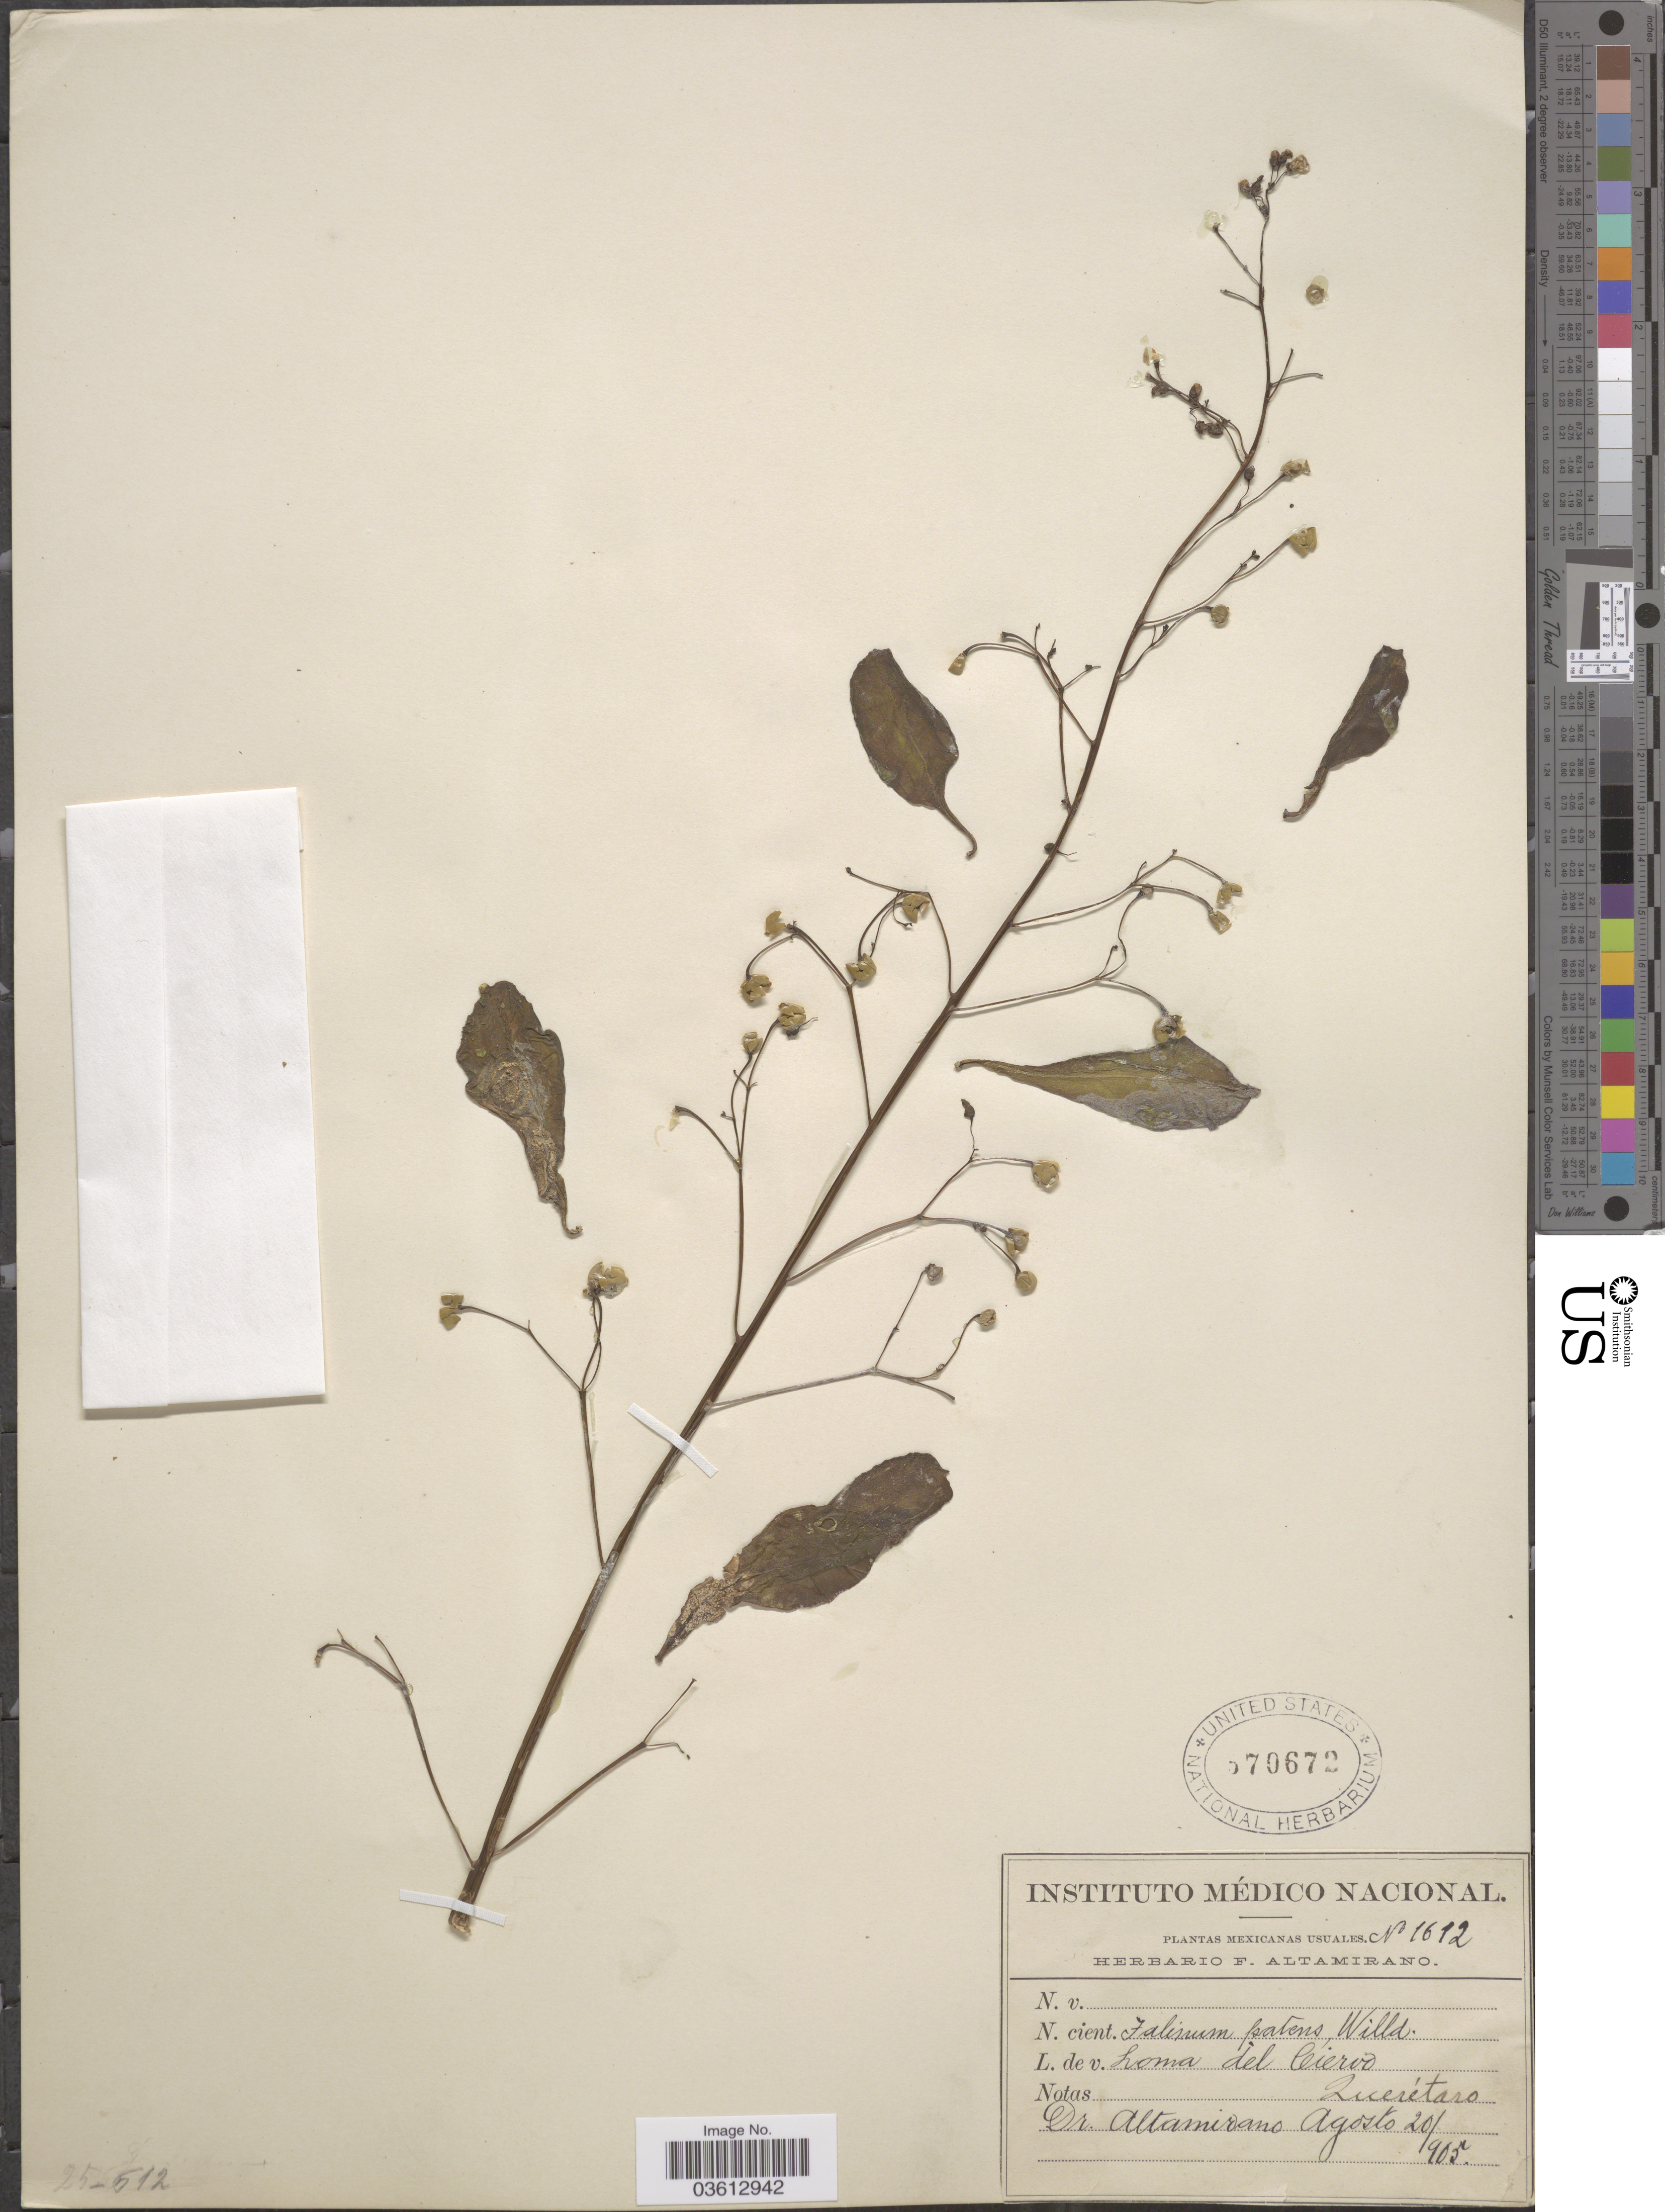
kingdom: Plantae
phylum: Tracheophyta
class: Magnoliopsida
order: Caryophyllales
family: Talinaceae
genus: Talinum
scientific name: Talinum paniculatum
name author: (Jacq.) Gaertn.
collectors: -. Altamirano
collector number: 1612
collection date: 1905-08-20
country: Mexico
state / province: Querétaro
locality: Loma del Ciervo.